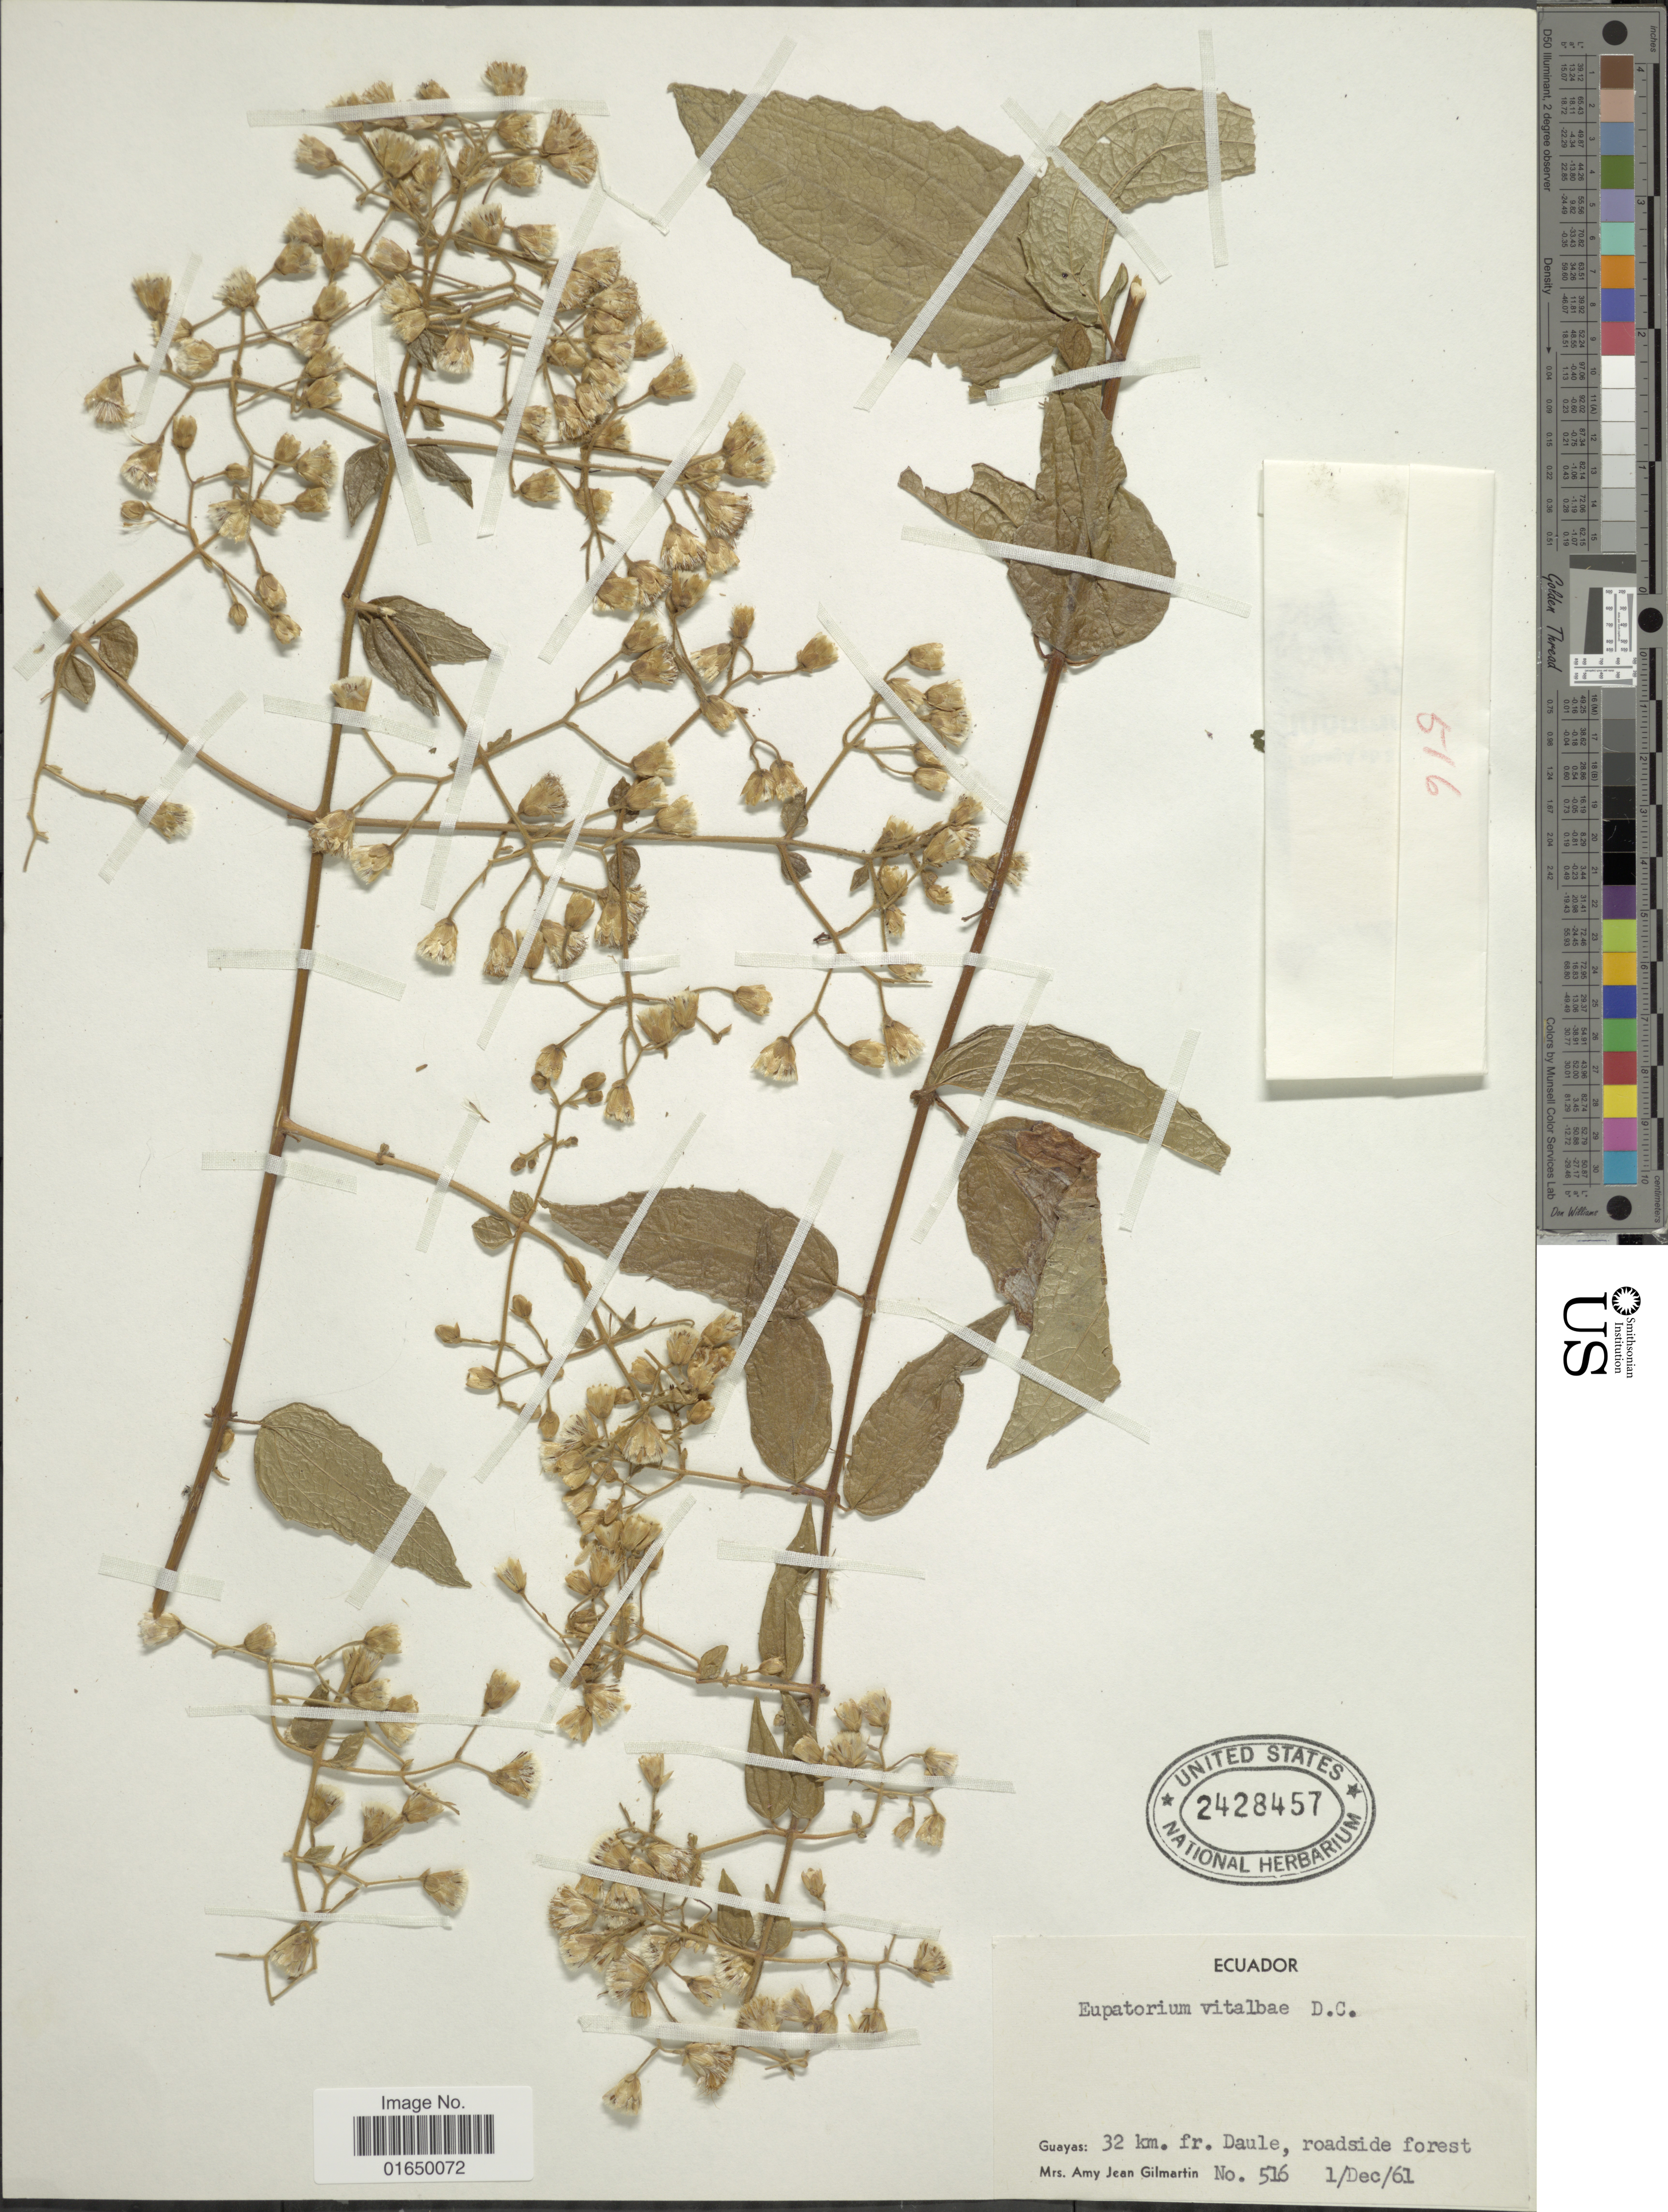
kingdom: Plantae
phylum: Tracheophyta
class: Magnoliopsida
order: Asterales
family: Asteraceae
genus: Heterocondylus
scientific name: Heterocondylus vitalbae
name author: (DC.) R.M. King & H. Rob.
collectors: A. J. Gilmartin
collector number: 516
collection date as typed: Transcribed d/m/y: 1/12/61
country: Ecuador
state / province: Guayas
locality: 32 km fr Duale, roadside forest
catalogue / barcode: US 2428457